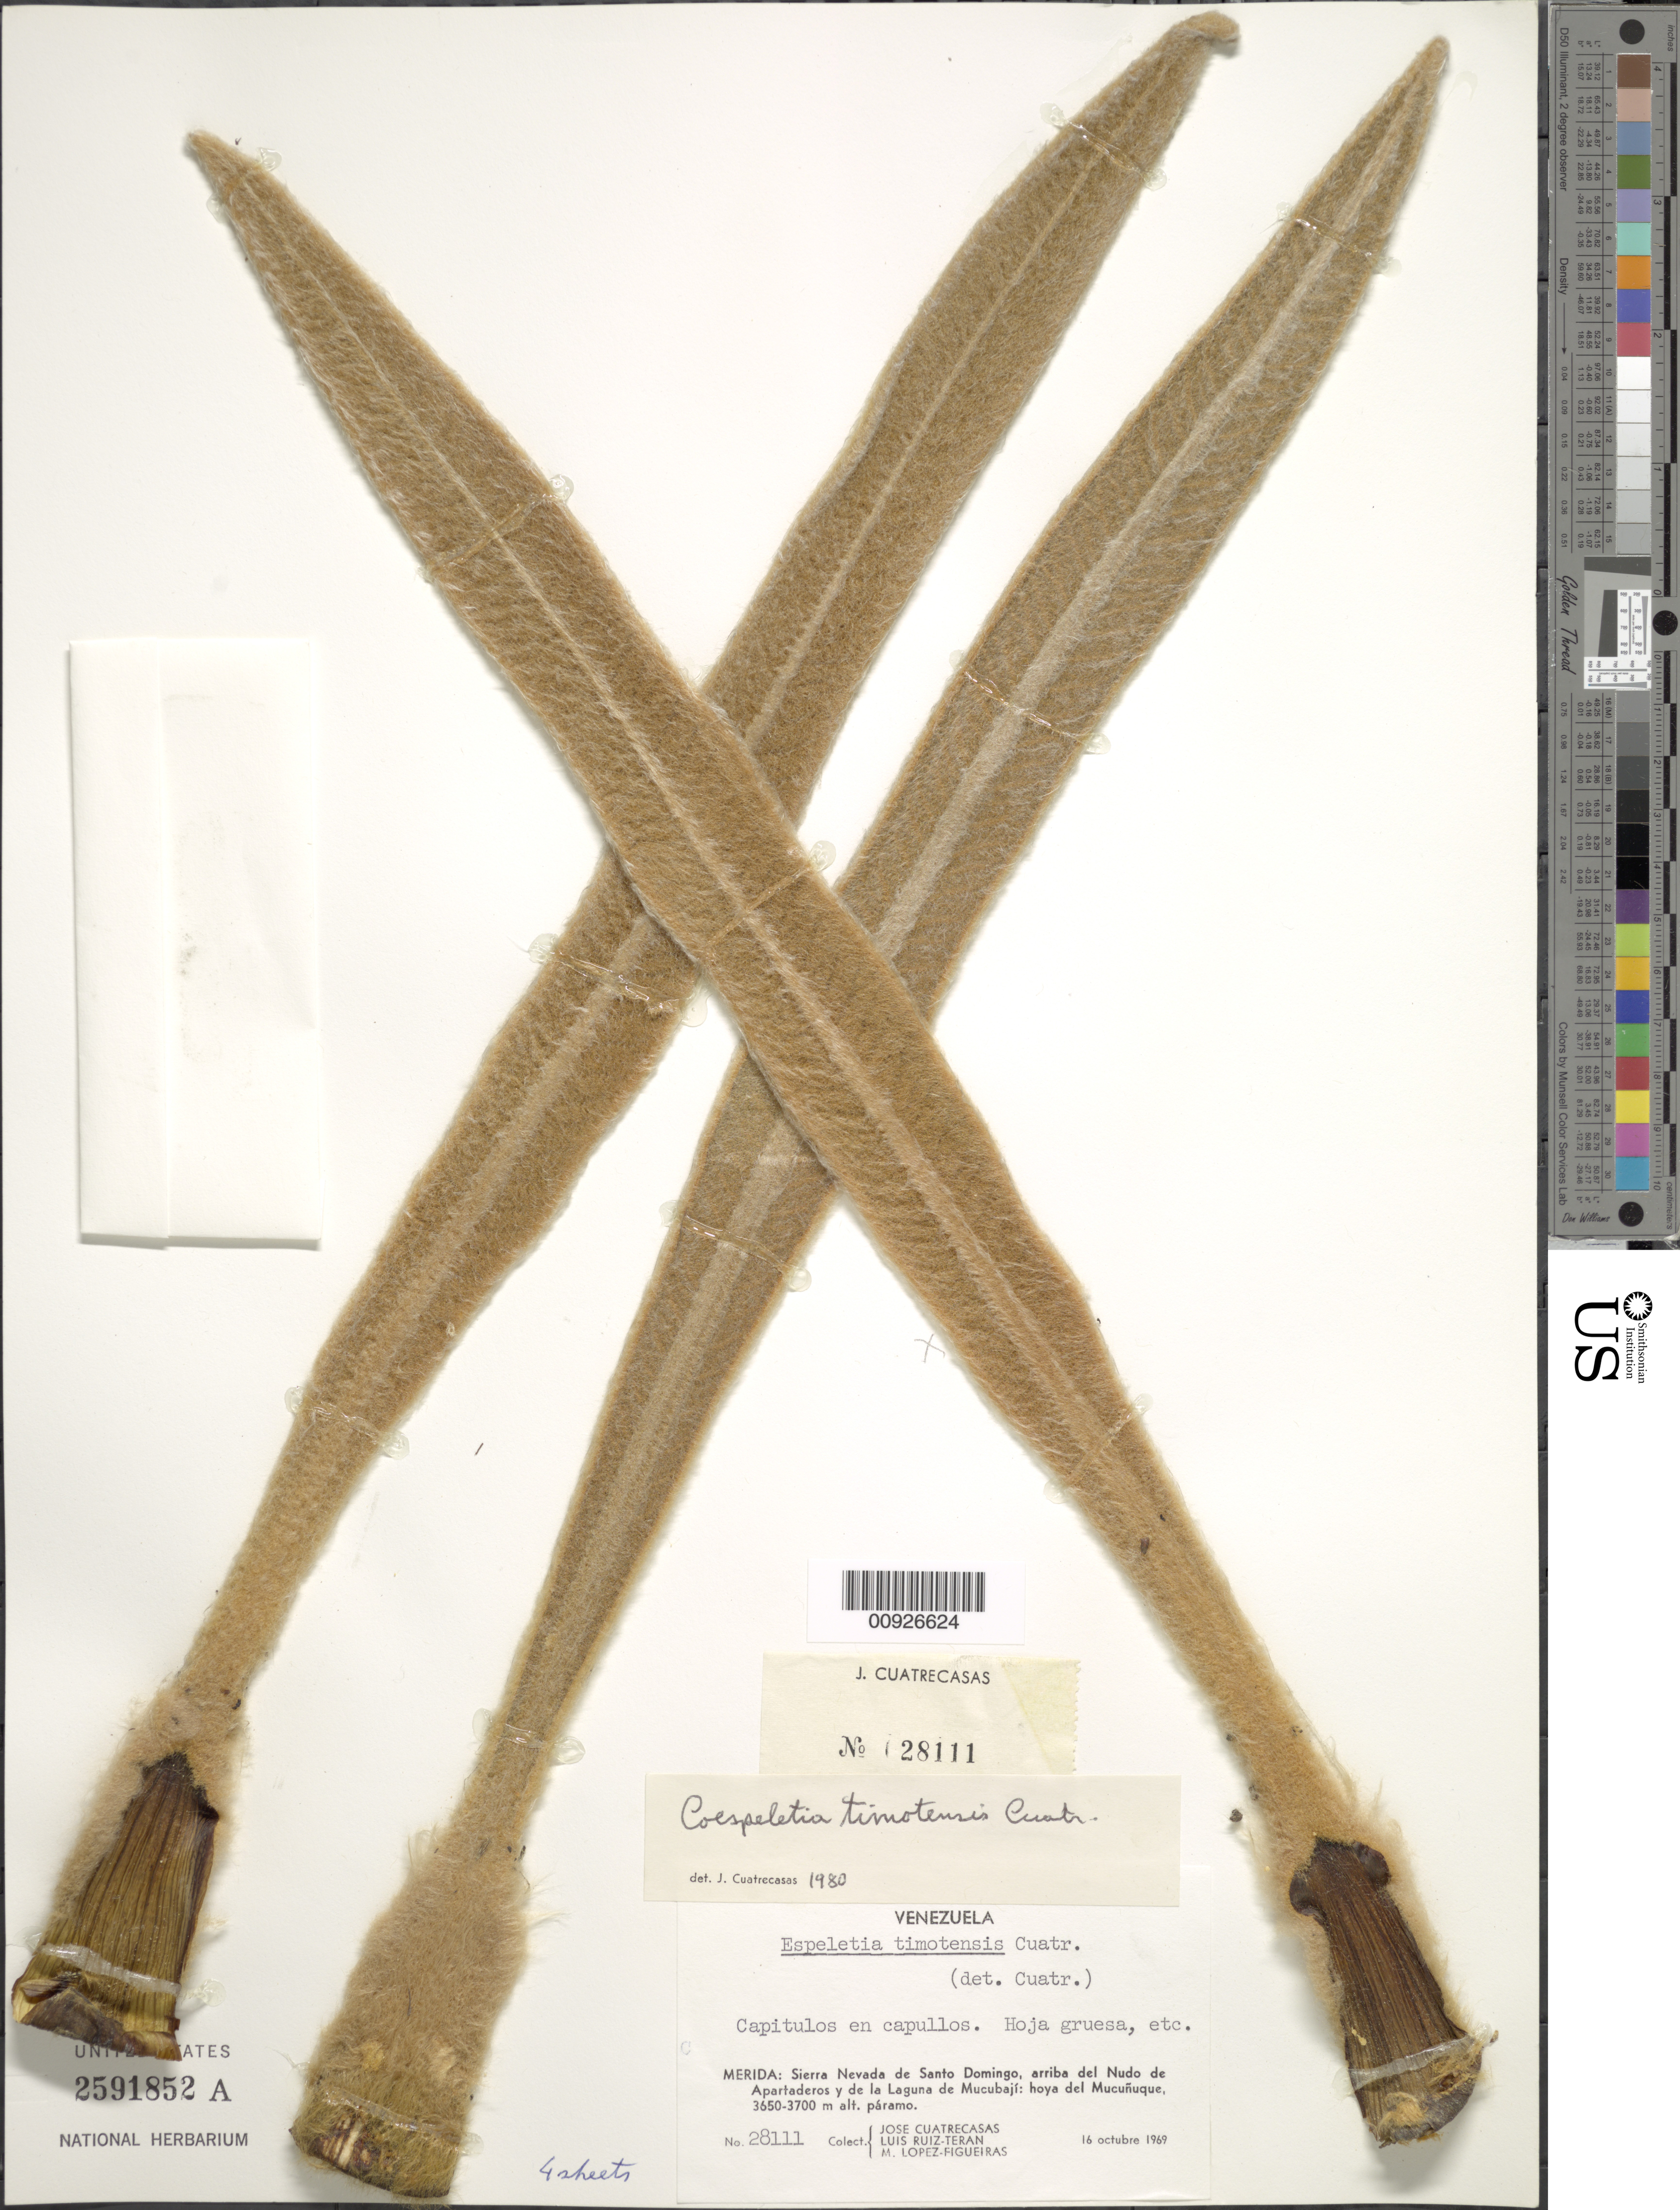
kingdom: Plantae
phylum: Tracheophyta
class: Magnoliopsida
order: Asterales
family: Asteraceae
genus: Coespeletia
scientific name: Coespeletia timotensis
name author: (Cuatrec.) Cuatrec.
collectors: J. Cuatrecasas, L. E. Ruíz-Terán & M. López Figueiras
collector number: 28111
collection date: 1969-10-16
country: Venezuela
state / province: Mérida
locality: Sierra Nevada de Santo Domingo, arriba del Nudo de Apartaderos y de la Laguna de Mucubají: hoya del Mucuñuque.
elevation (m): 3650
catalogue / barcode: US 2591852A